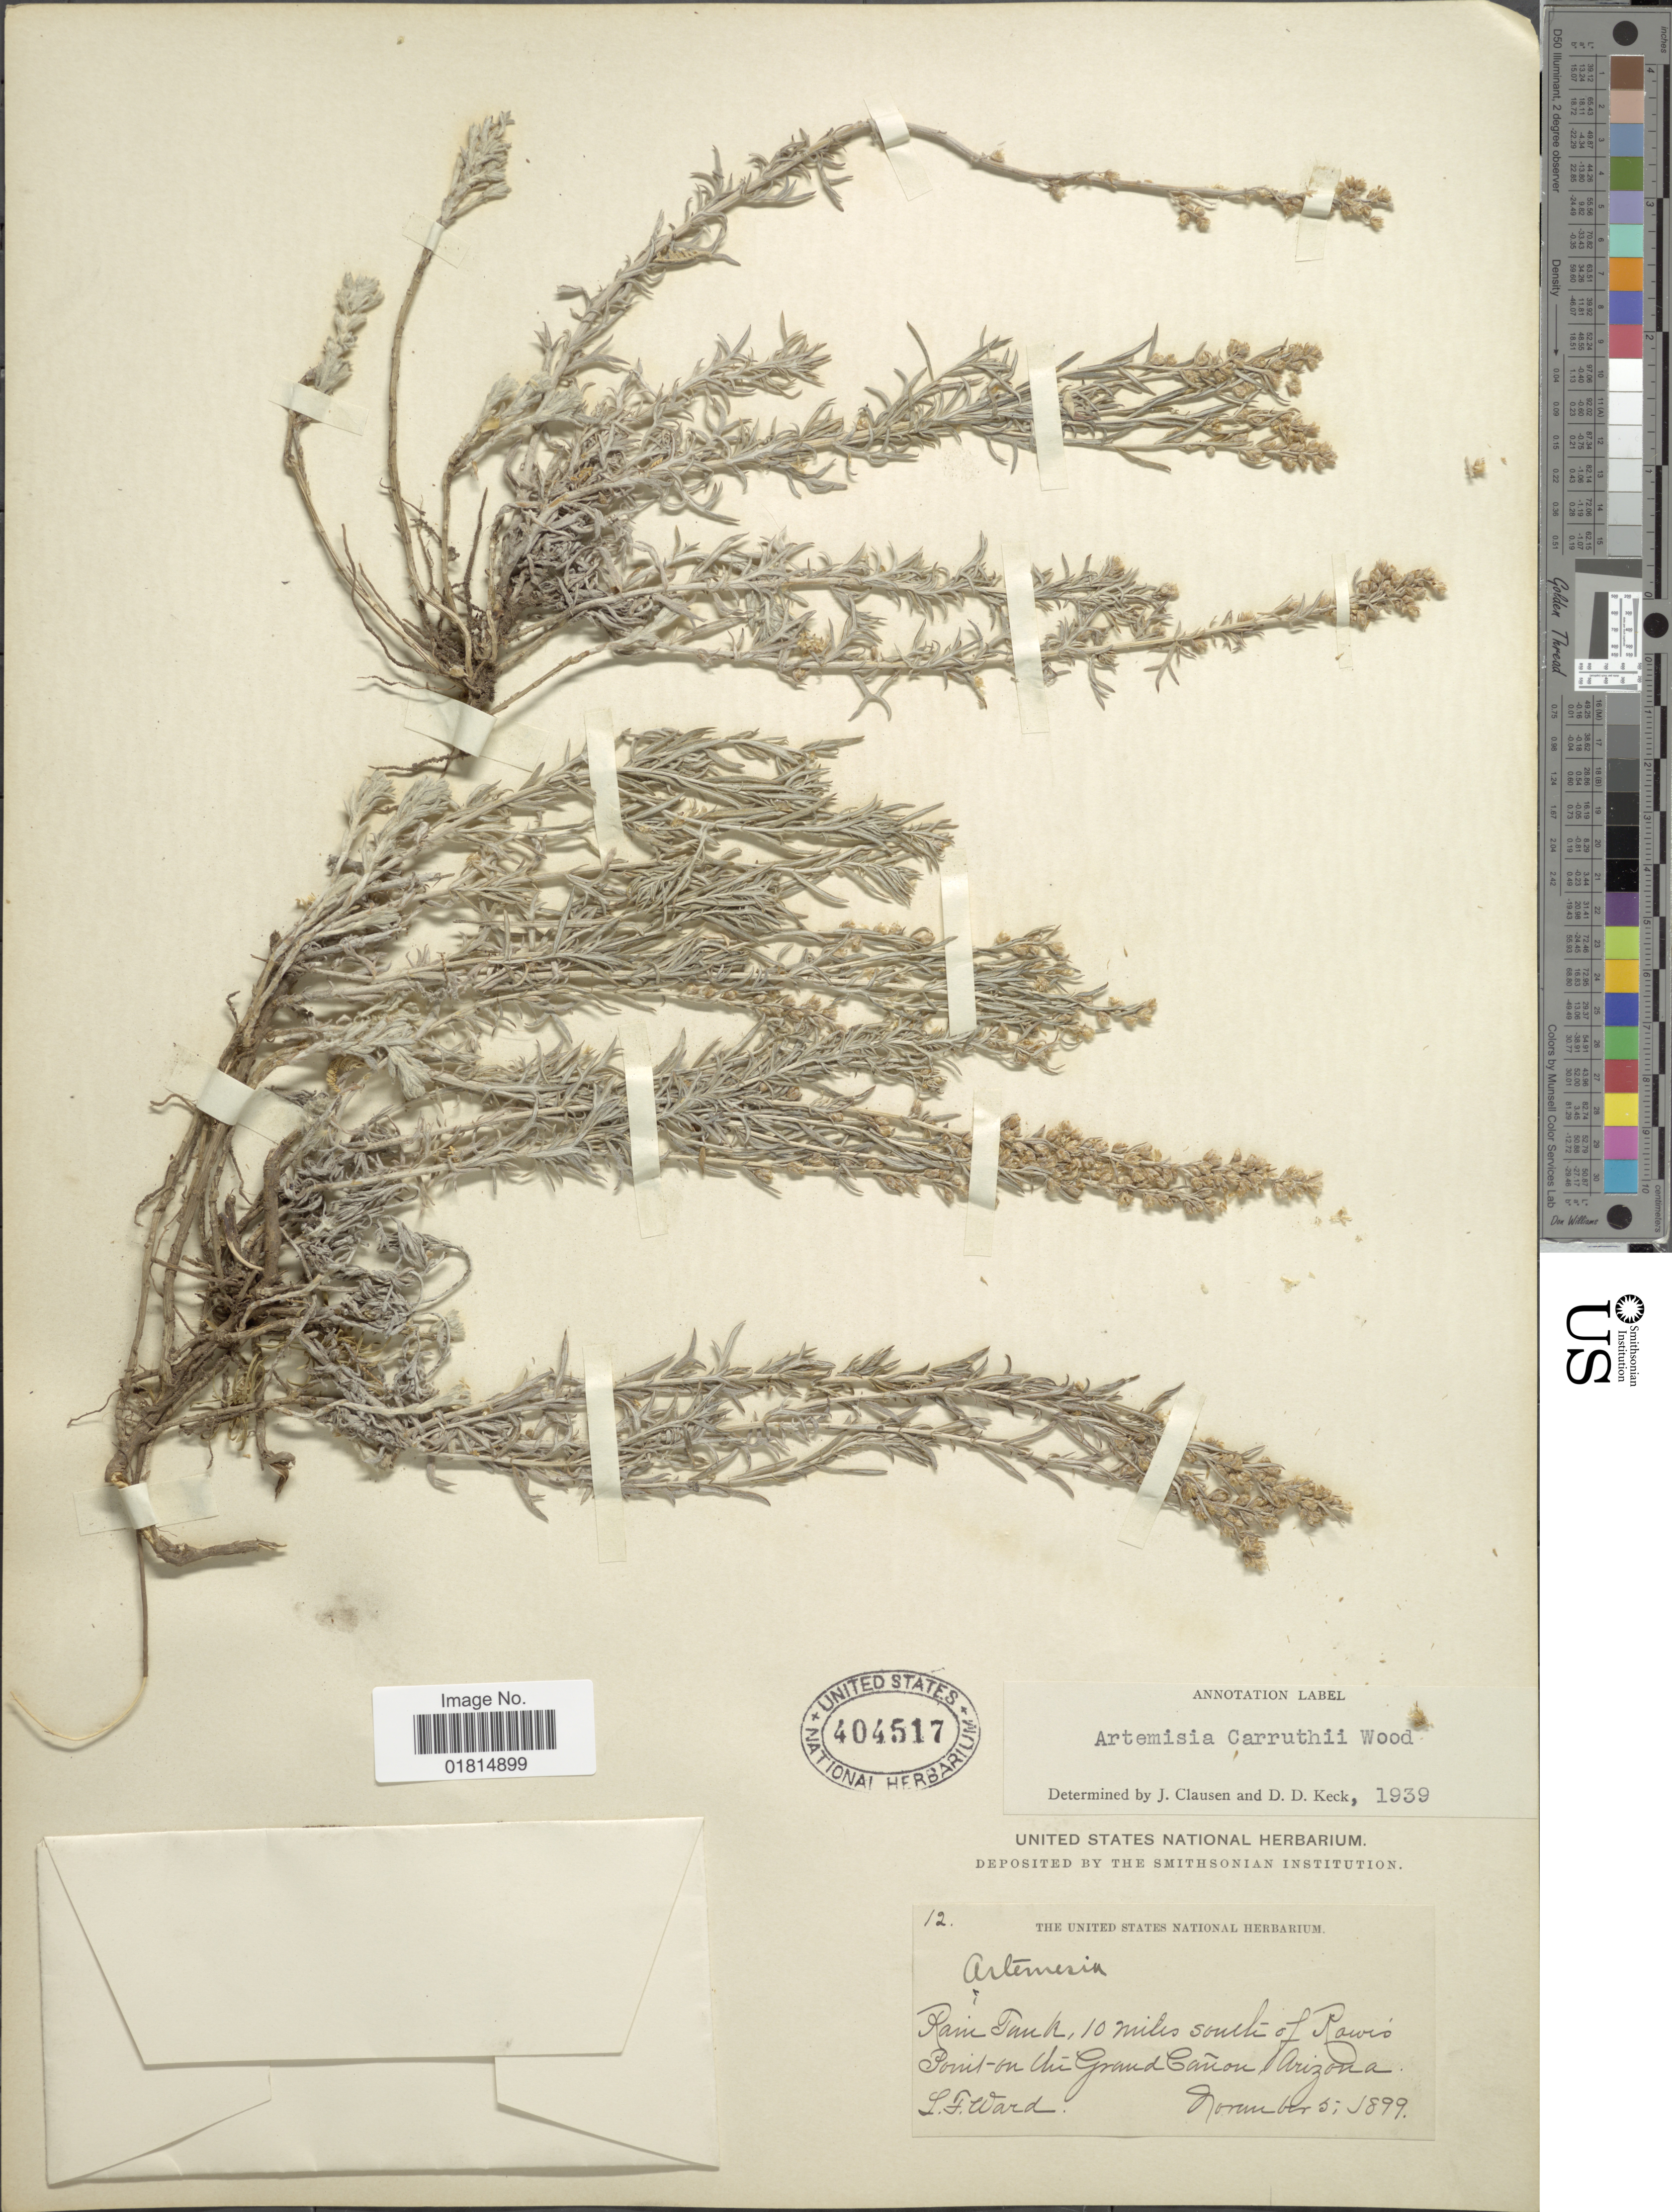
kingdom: Plantae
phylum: Tracheophyta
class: Magnoliopsida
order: Asterales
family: Asteraceae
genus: Artemisia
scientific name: Artemisia carruthii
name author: Alph. Wood ex Carruth.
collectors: L. Ward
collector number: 12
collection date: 1899-11-05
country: United States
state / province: Arizona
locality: Rain Tank, 10 miles south of Rawis Point on the Grand Cañon, Arizona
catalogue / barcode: US 404517